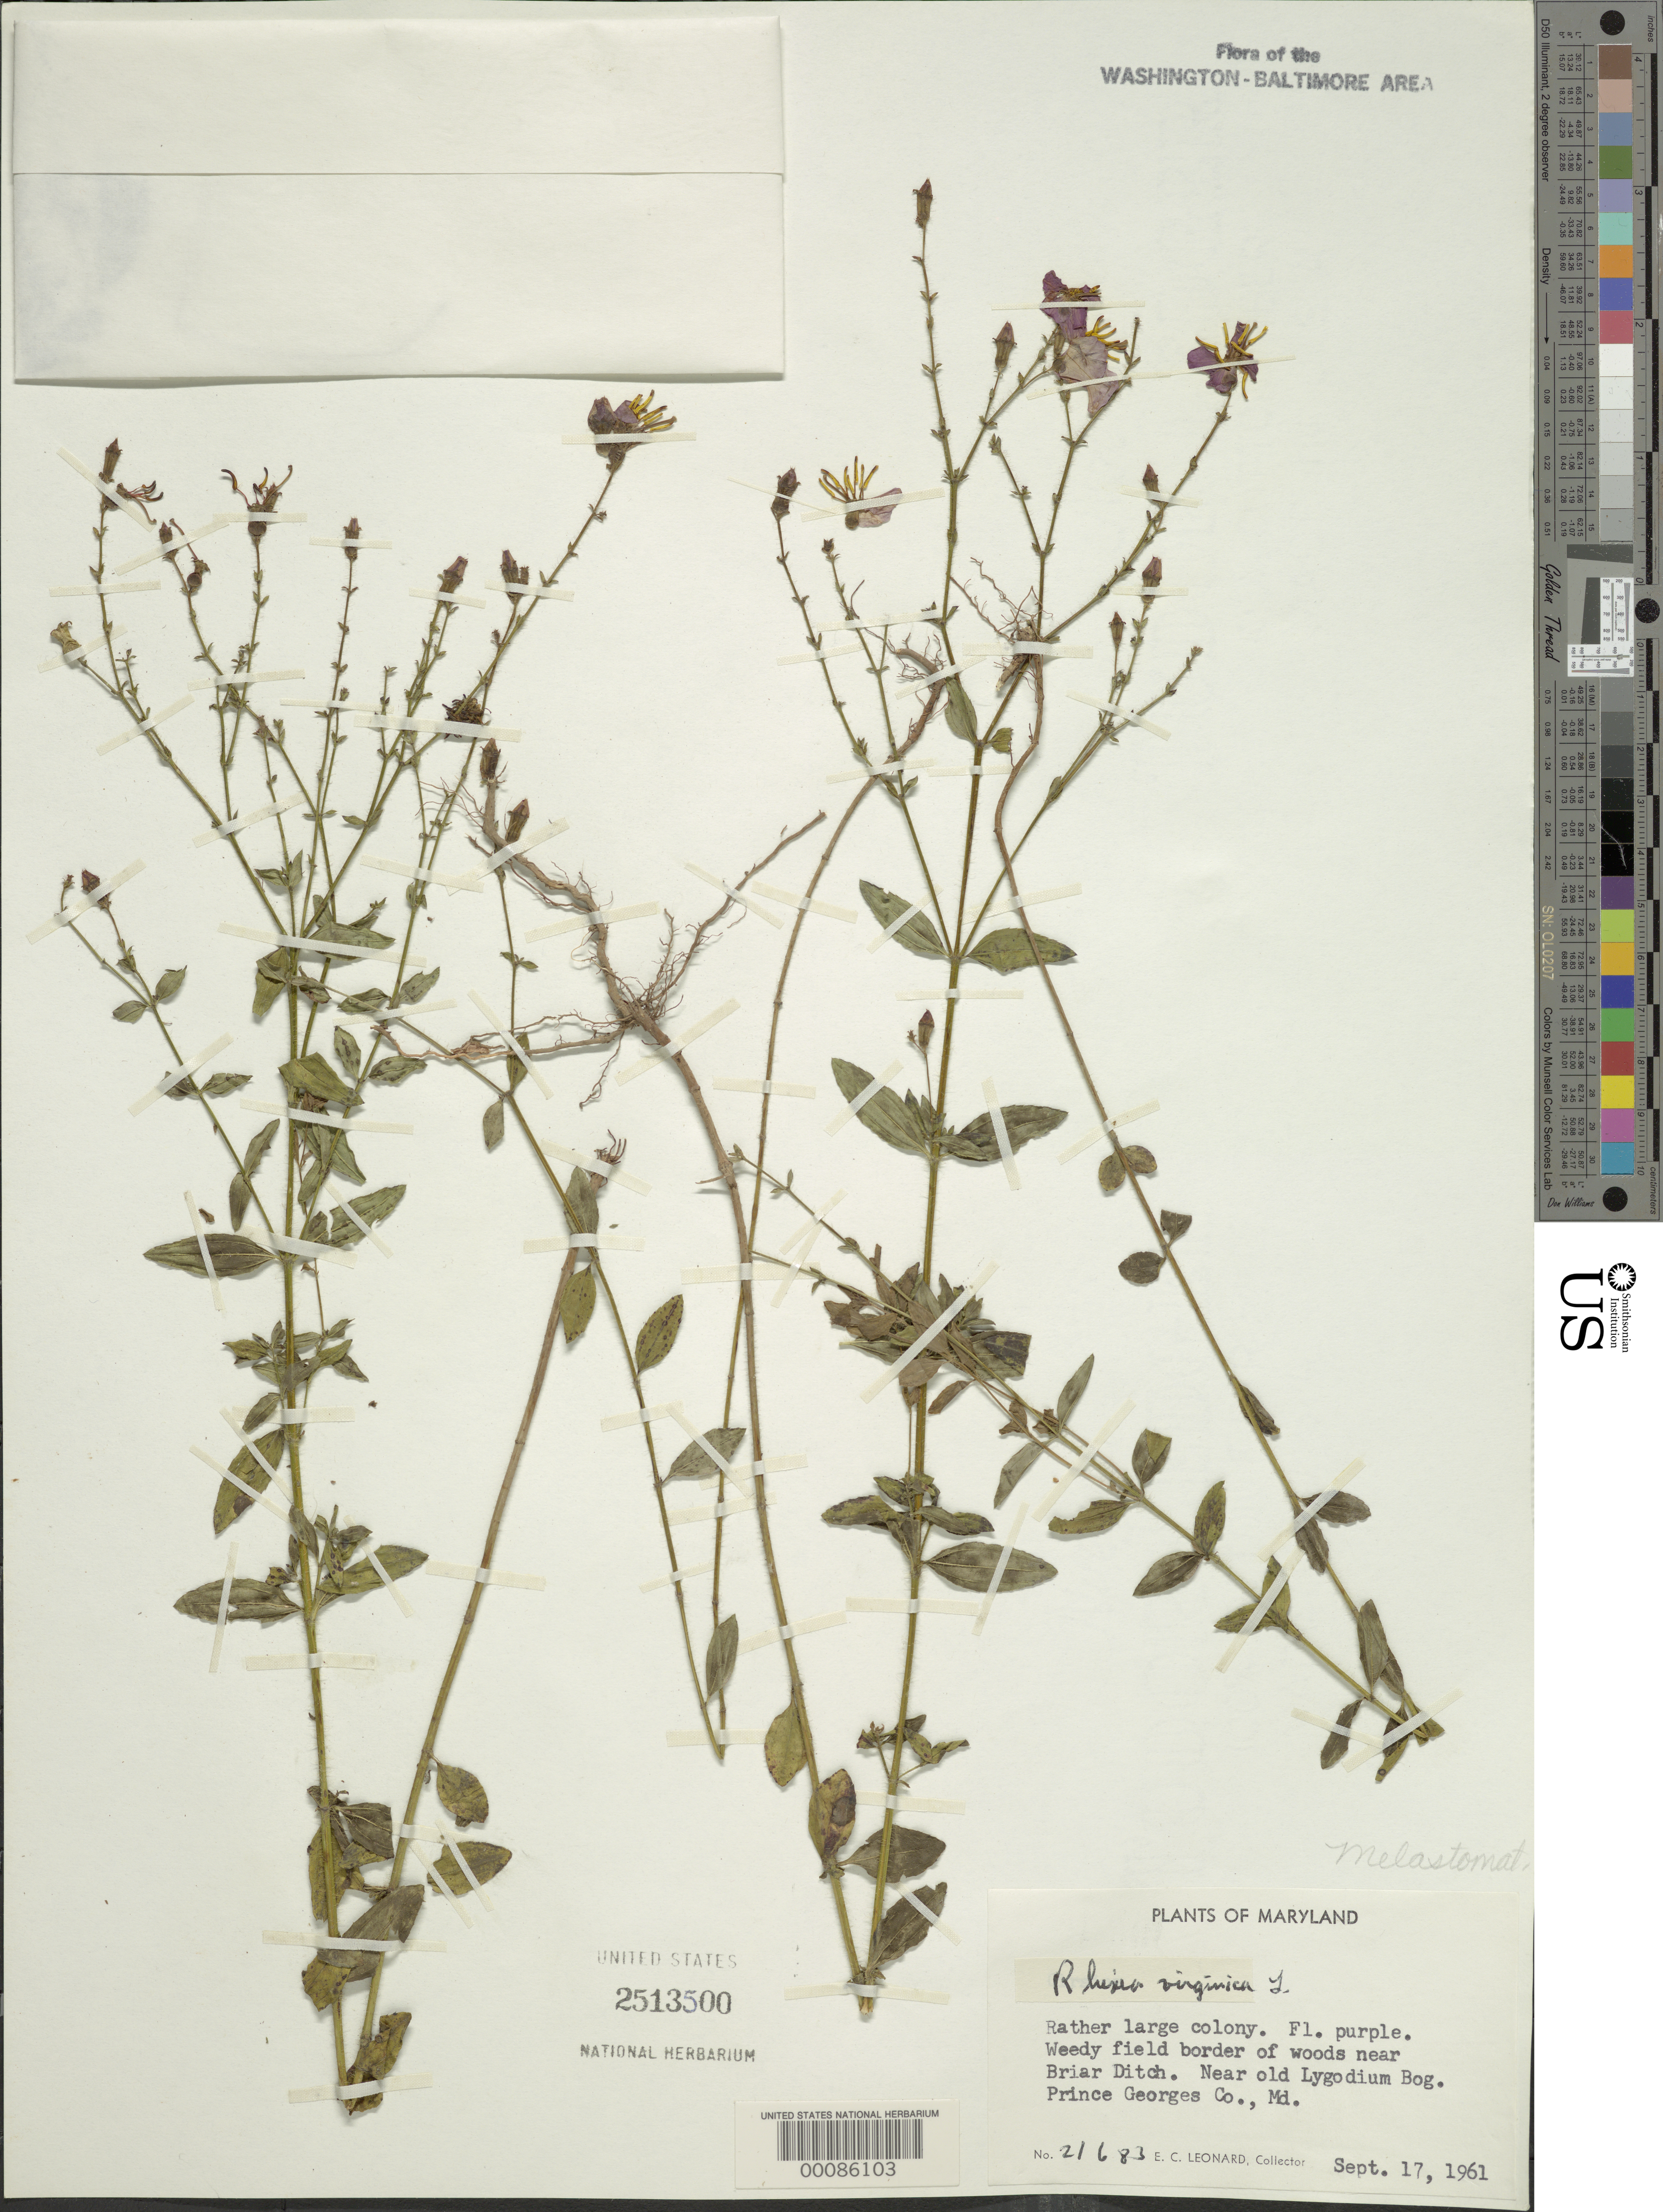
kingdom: Plantae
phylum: Tracheophyta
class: Magnoliopsida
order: Myrtales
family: Melastomataceae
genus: Rhexia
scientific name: Rhexia virginica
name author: L.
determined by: James, C. W.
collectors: E. C. Leonard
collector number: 21683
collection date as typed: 17 Sep 1961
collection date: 1961-09-17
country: United States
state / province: Maryland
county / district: Prince George's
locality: Near Briar Ditch, near Old Lygodium Bog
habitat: Weedy field border of woods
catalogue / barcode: US 2513500